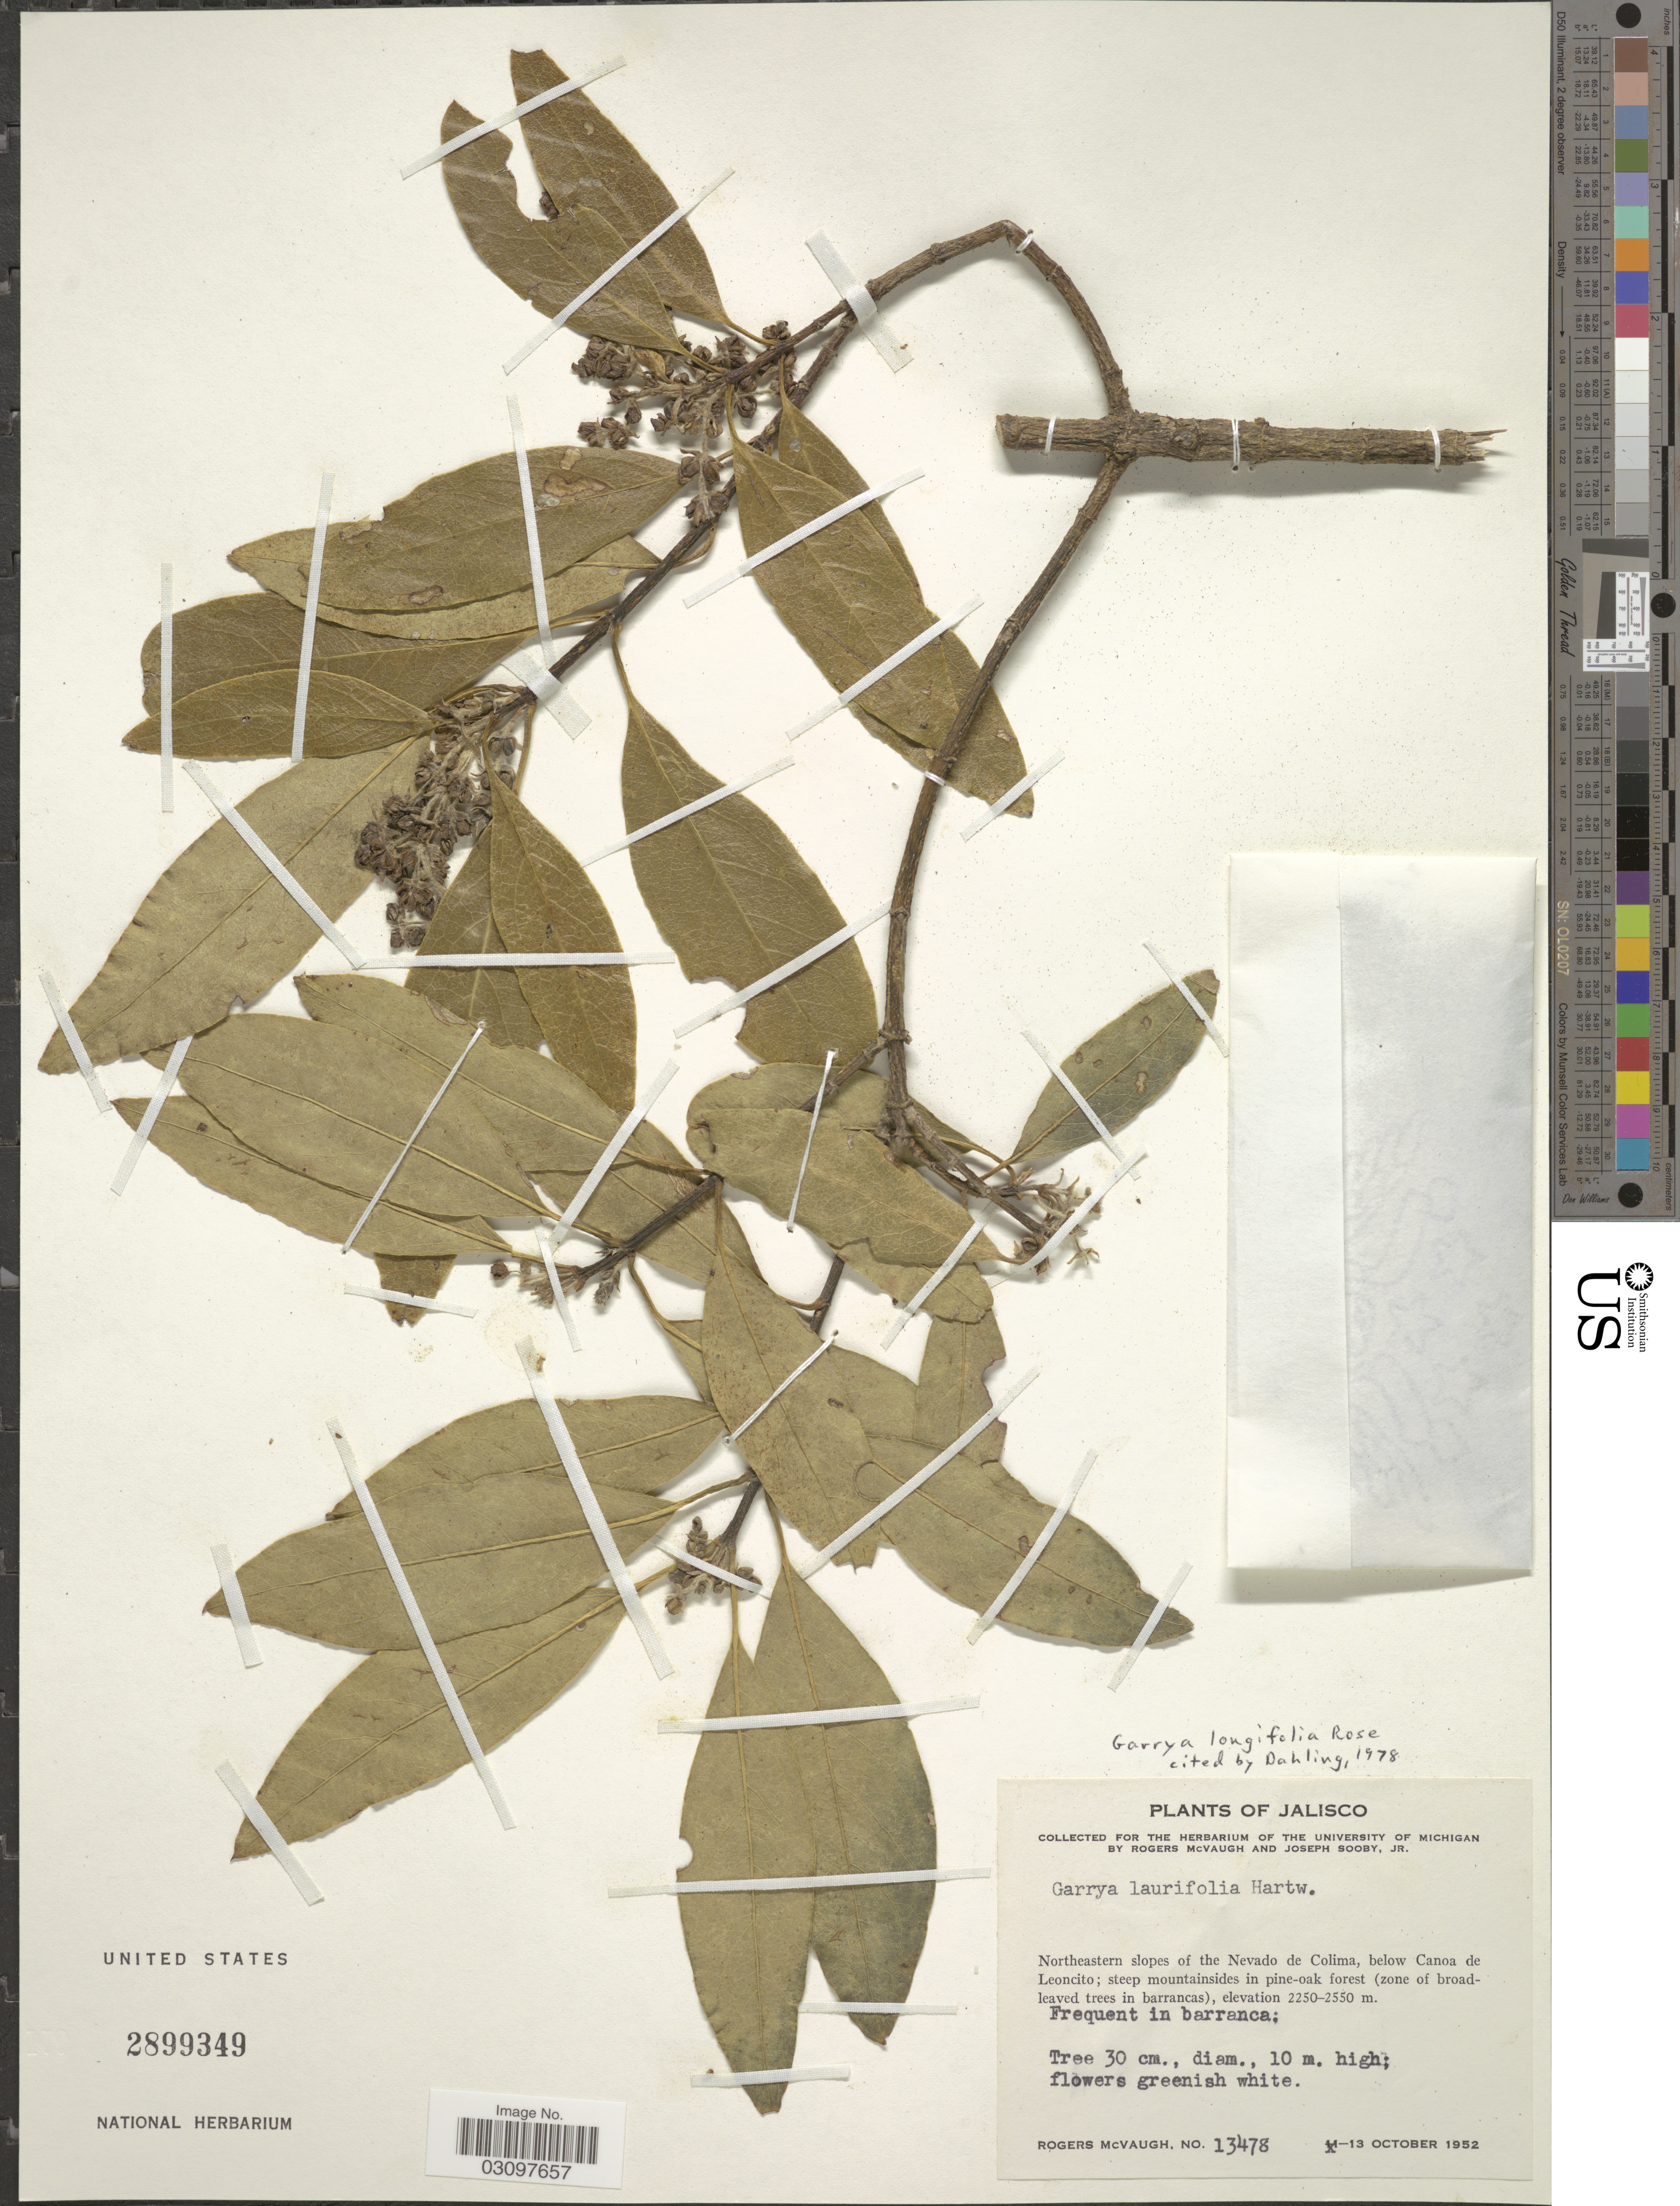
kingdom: Plantae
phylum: Tracheophyta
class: Magnoliopsida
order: Garryales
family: Garryaceae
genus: Garrya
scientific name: Garrya longifolia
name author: Rose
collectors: R. McVaugh & J. Sooby Jr.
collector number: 13478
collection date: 1952-10-13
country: Mexico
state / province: Jalisco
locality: Northeastern slopes of the Nevado de Colima, below Canoa de Leoncito; steep mountainsides in pine-oak forest (zone of broad-leaved trees in barrancas).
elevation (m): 2250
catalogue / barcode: US 2899349